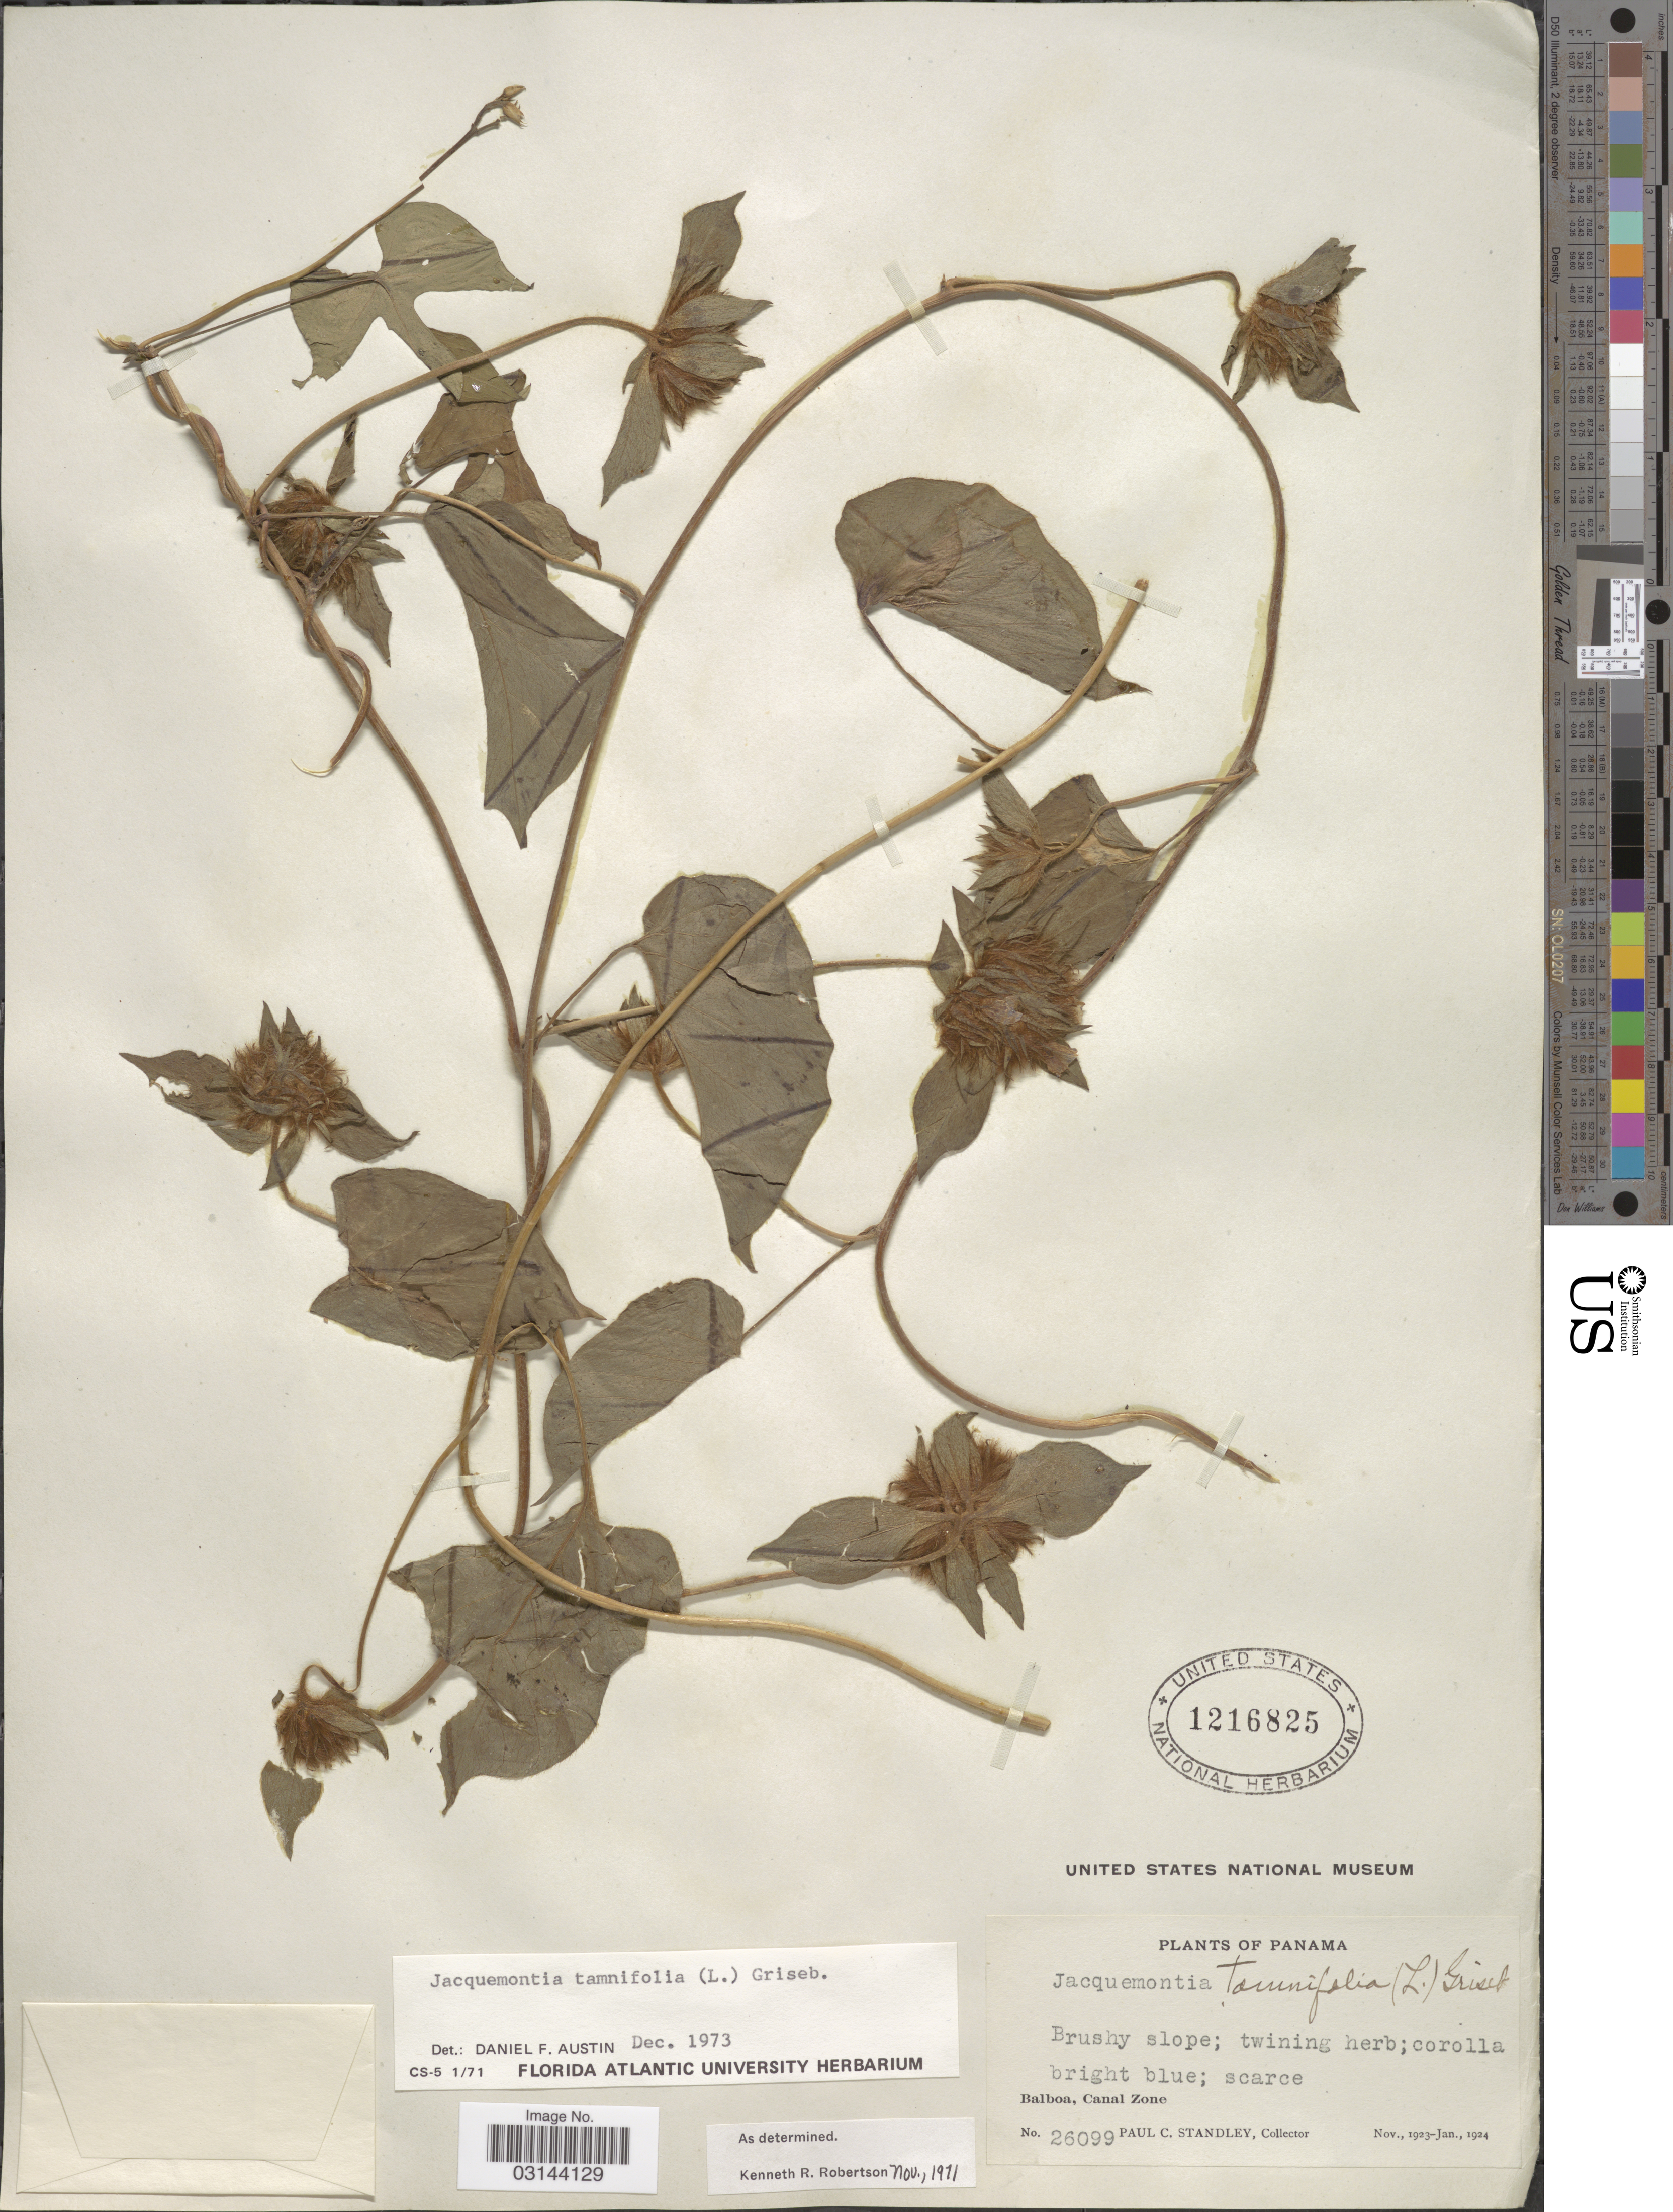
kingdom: Plantae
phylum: Tracheophyta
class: Magnoliopsida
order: Solanales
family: Convolvulaceae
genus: Jacquemontia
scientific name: Jacquemontia tamnifolia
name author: (L.) Griseb.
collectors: P. C. Standley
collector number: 26099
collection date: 1923-11/1924-01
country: Panama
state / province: Colón / Panamá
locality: Balboa, Canal Zone.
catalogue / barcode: US 1216825